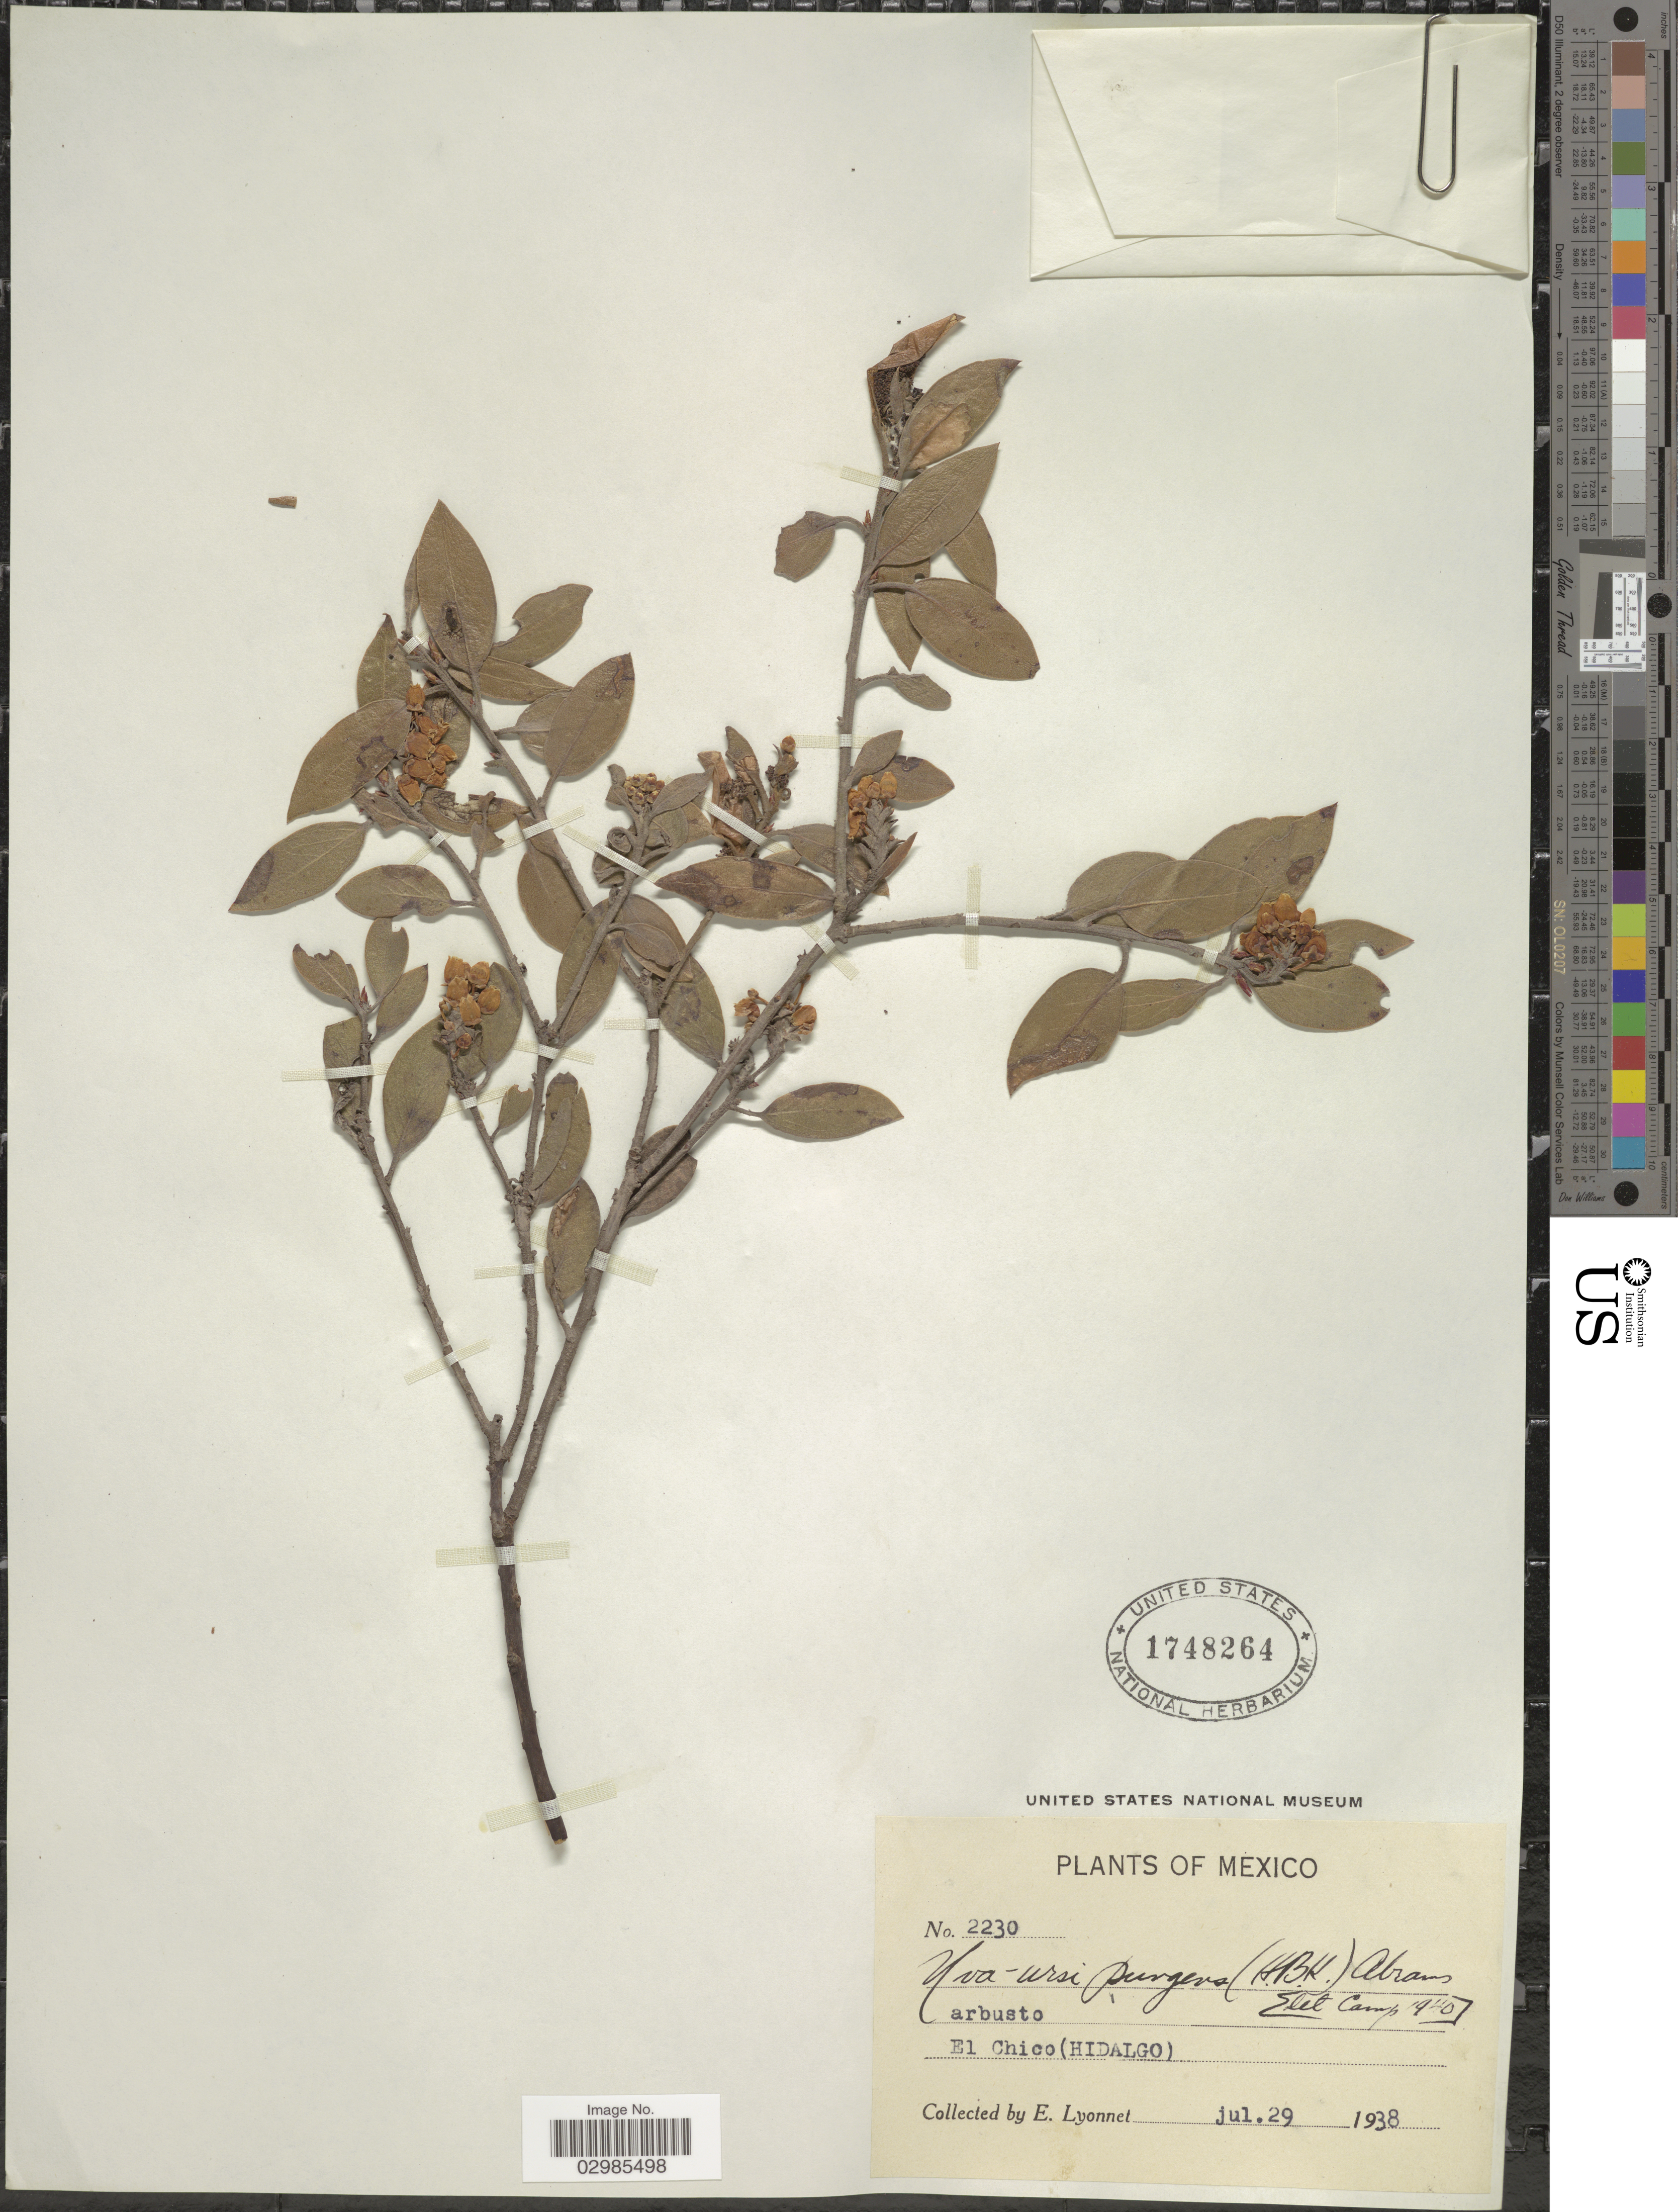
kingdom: Plantae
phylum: Tracheophyta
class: Magnoliopsida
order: Ericales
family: Ericaceae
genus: Arctostaphylos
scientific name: Arctostaphylos pungens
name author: Kunth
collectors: E. Lyonnet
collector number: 2230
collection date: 1938-07-29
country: Mexico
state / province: Hidalgo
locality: El Chica (Hidalgo).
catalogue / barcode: US 1748264